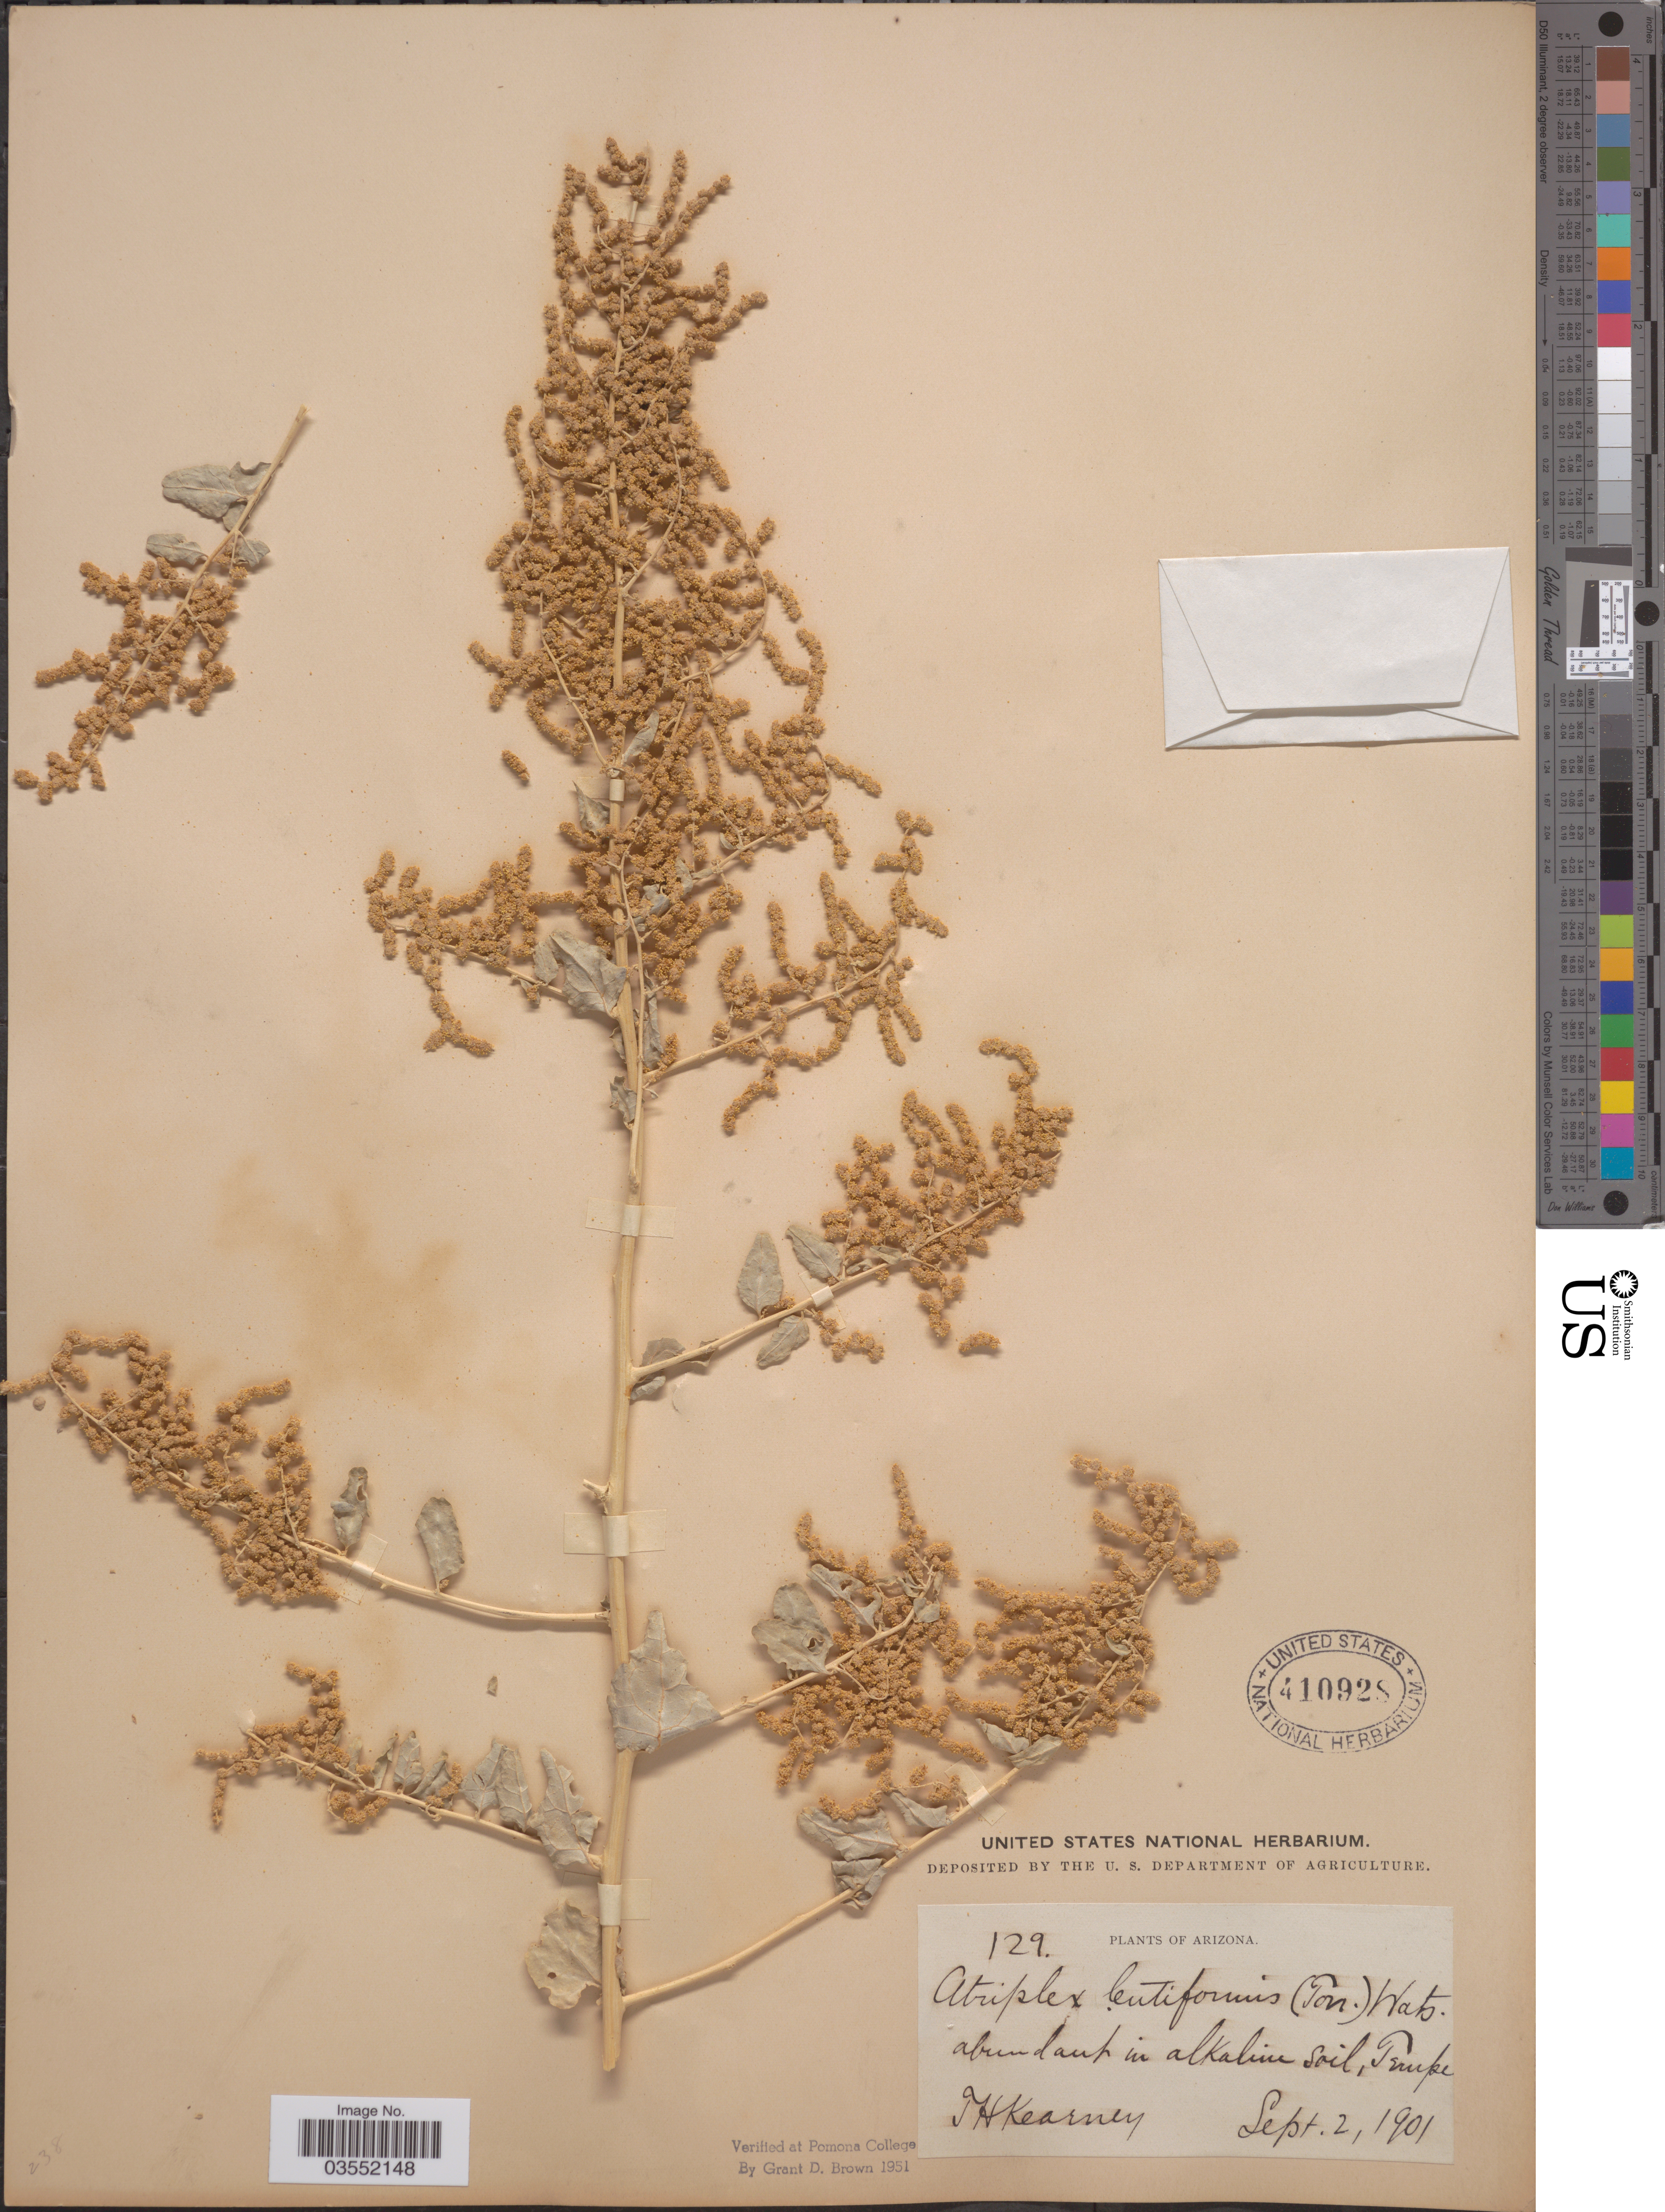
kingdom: Plantae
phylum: Tracheophyta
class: Magnoliopsida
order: Caryophyllales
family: Amaranthaceae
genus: Atriplex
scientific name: Atriplex lentiformis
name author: (Torr.) S. Watson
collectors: T. H. Kearney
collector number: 129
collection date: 1901-09-02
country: United States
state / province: Arizona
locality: Abundant in alkaline Soil, Tempe.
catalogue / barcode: US 410928